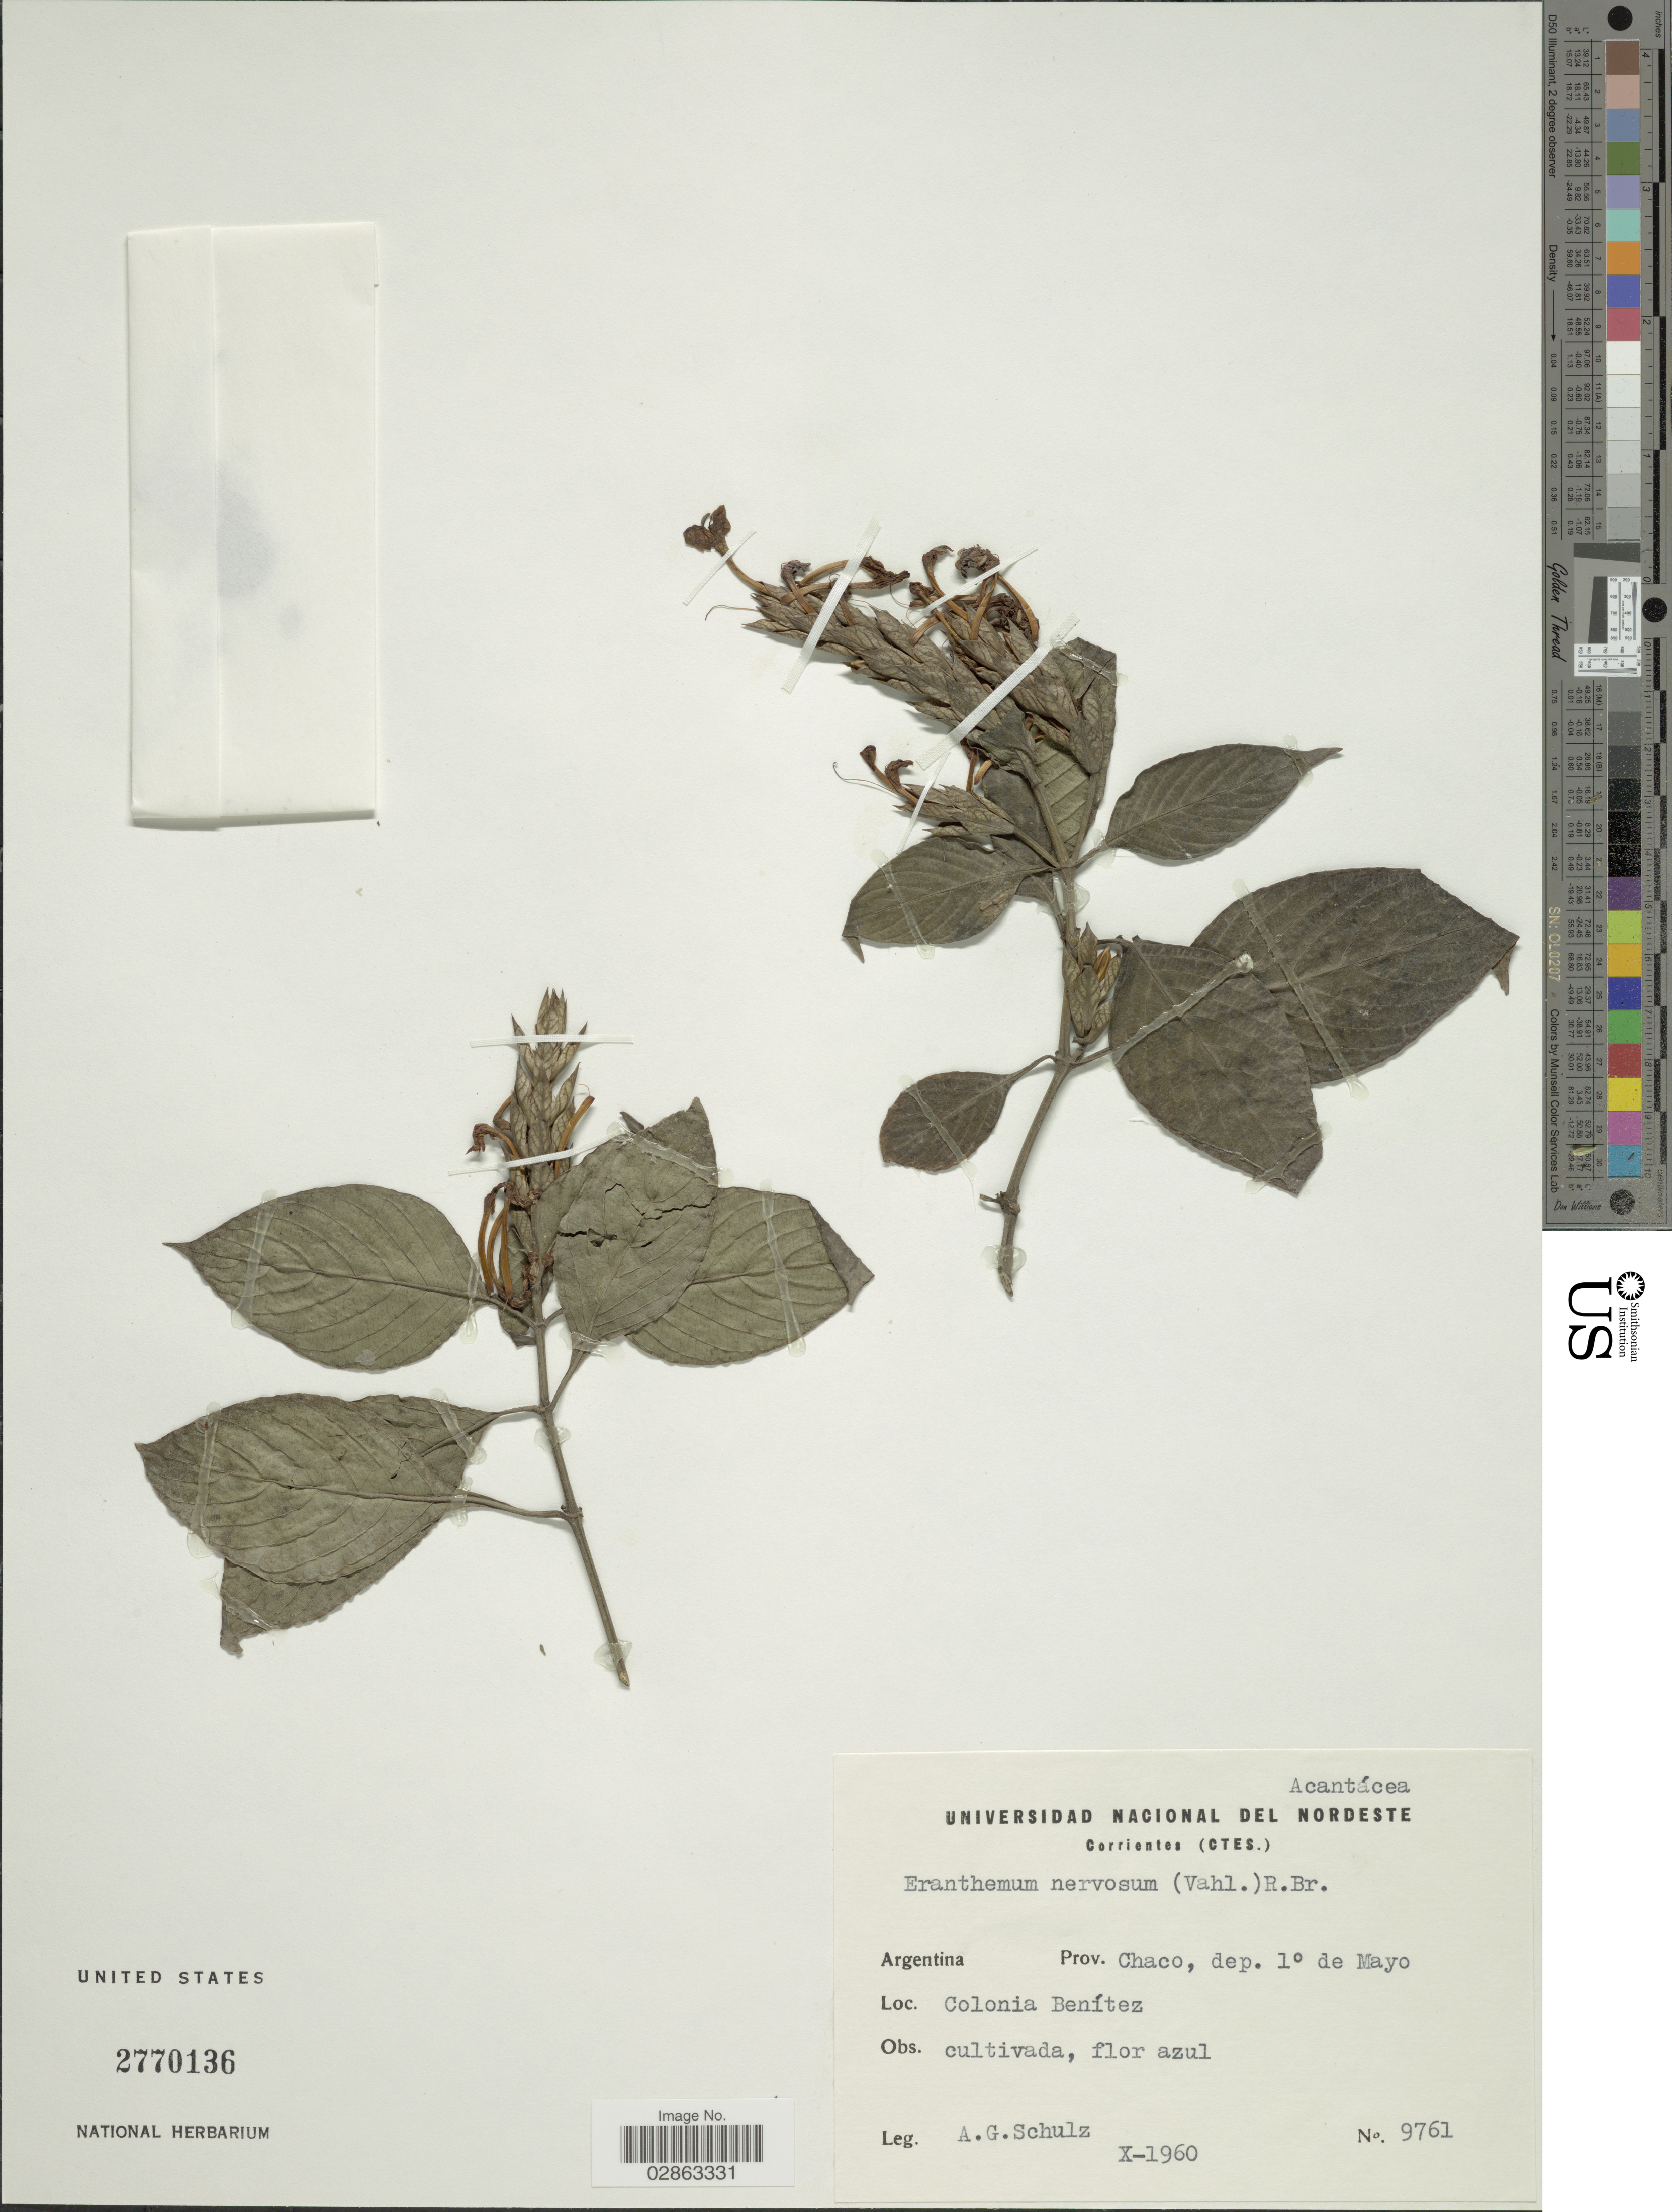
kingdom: Plantae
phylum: Tracheophyta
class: Magnoliopsida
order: Lamiales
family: Acanthaceae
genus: Eranthemum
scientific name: Eranthemum pulchellum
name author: Andrews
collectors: A. G. Schulz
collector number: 9761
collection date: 1960-10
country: Argentina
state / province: Chaco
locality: Dep. 1° de Mayo. Colonia Benítez.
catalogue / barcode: US 2770136